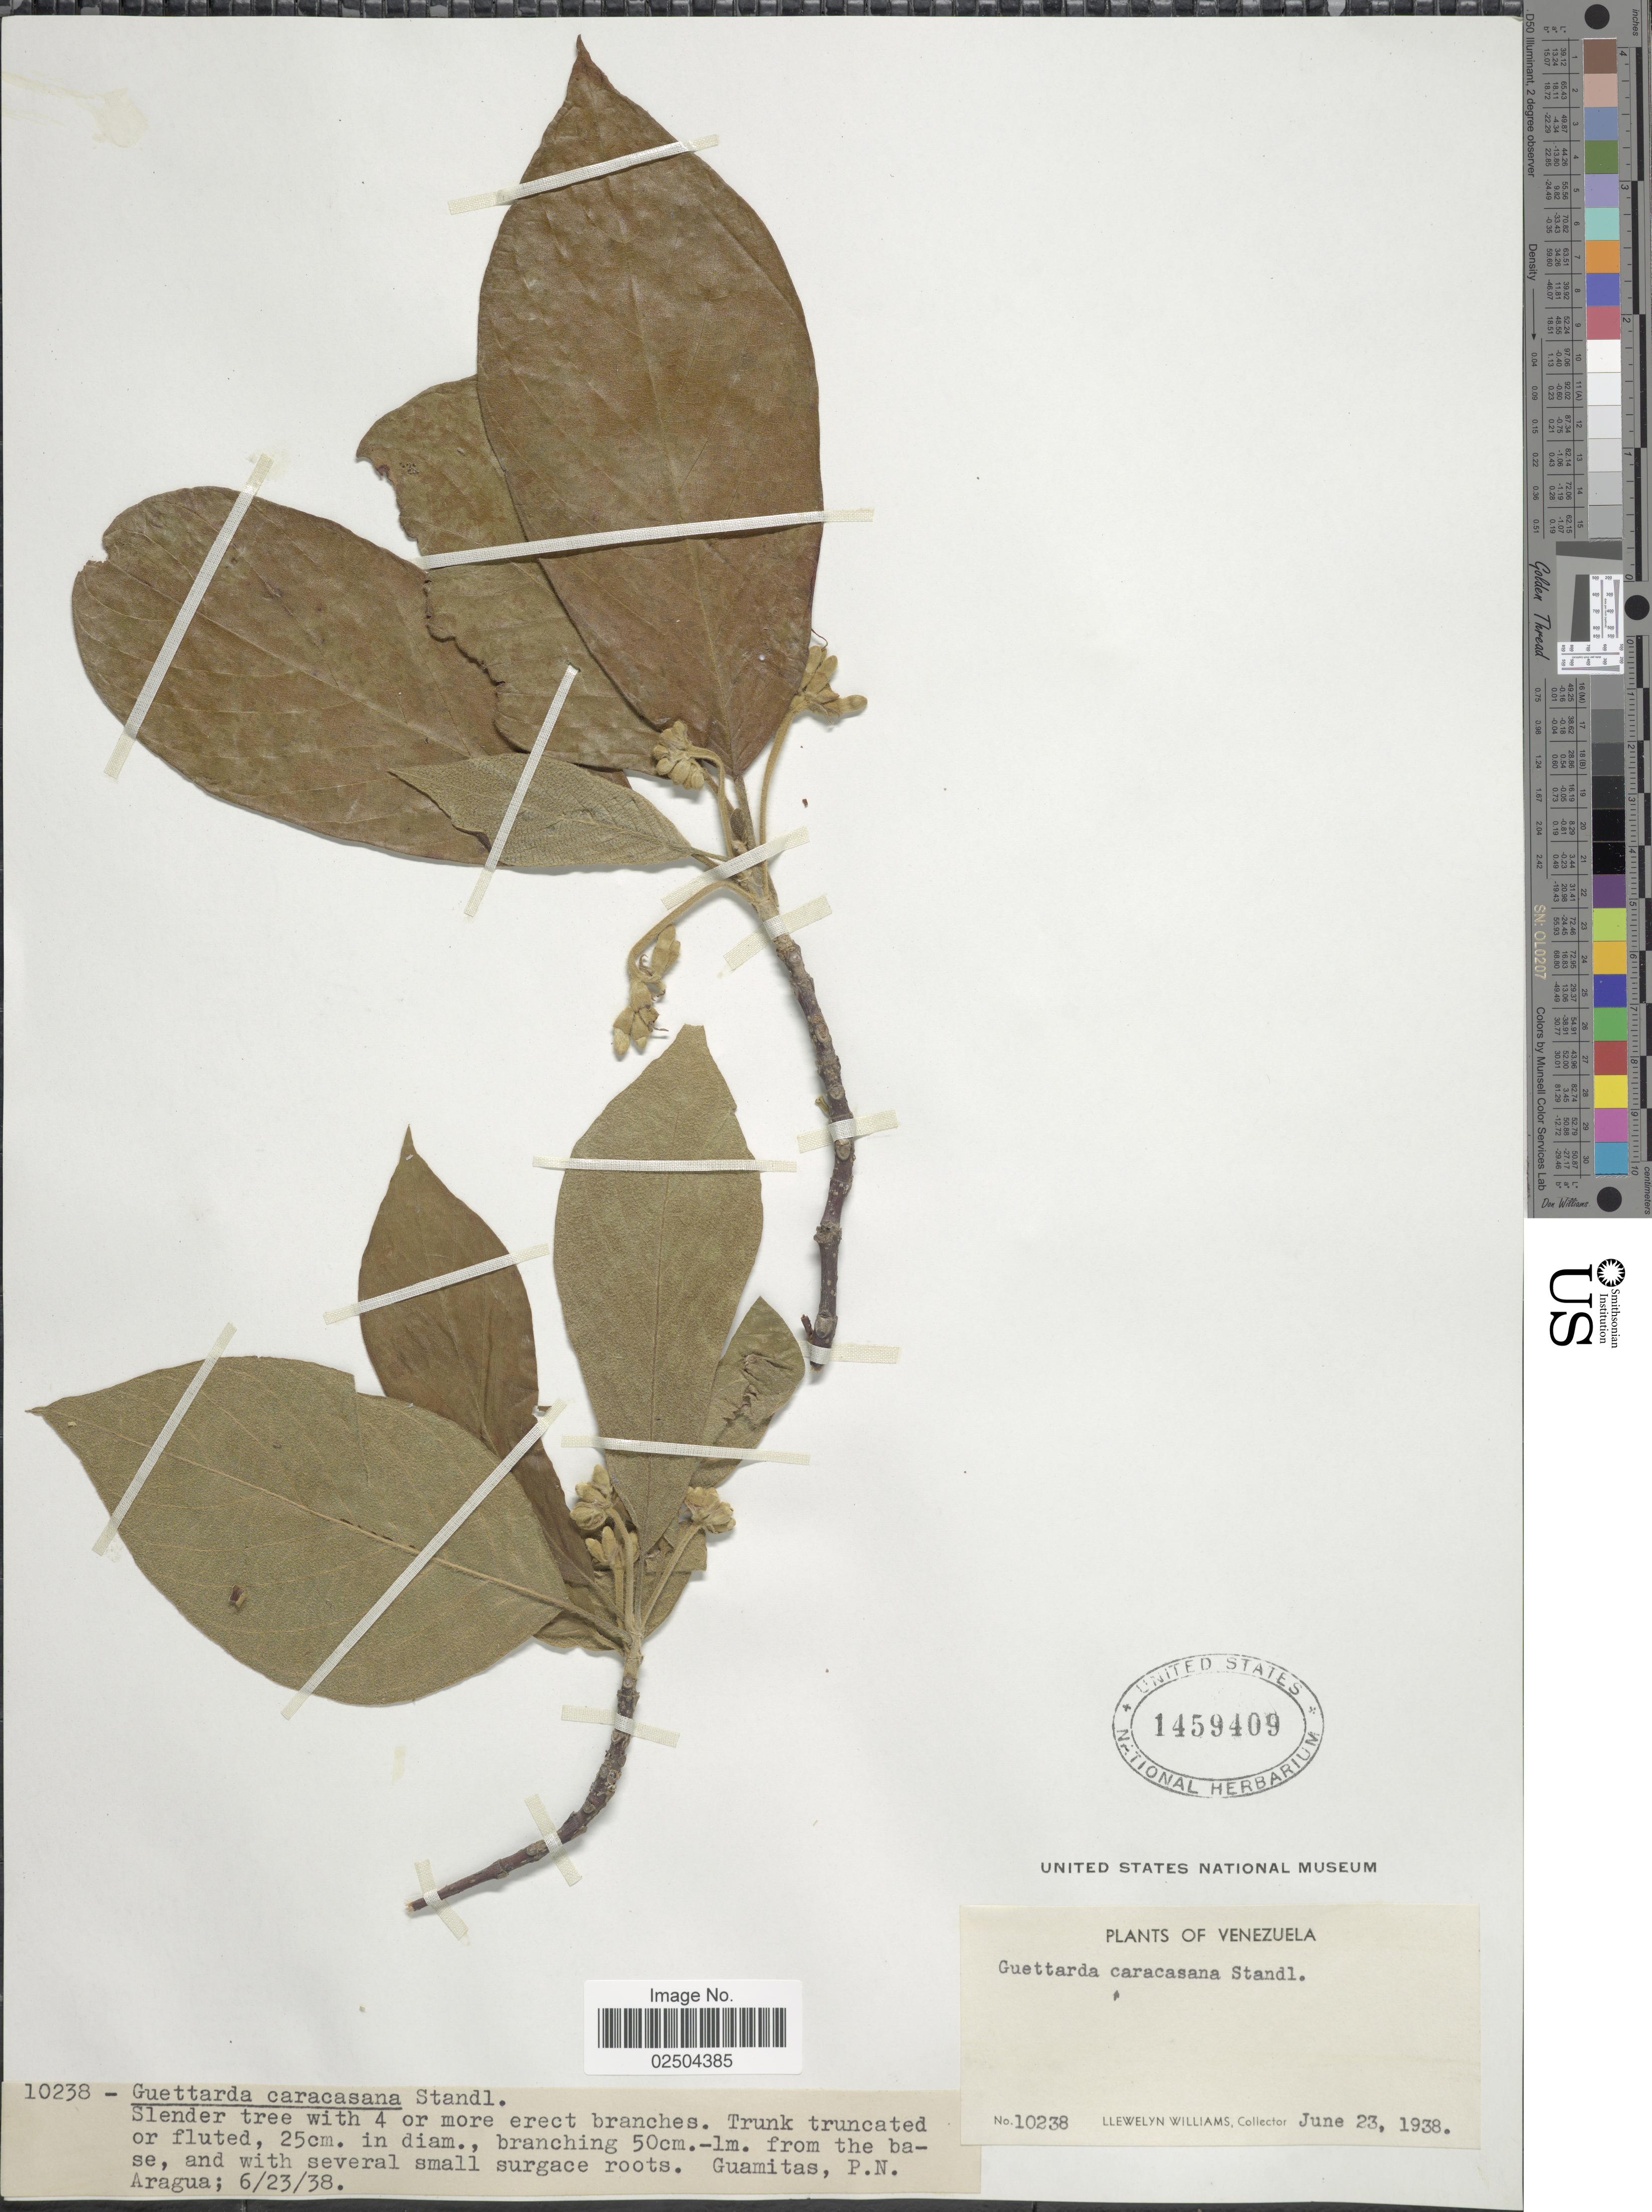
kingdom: Plantae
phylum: Tracheophyta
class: Magnoliopsida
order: Gentianales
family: Rubiaceae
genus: Guettarda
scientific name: Guettarda caracasana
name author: Standl. in Pittier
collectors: Ll. Williams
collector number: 10238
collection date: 1938-06-23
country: Venezuela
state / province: Aragua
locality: Guamitas, P.N. Aragua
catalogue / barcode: US 1459409